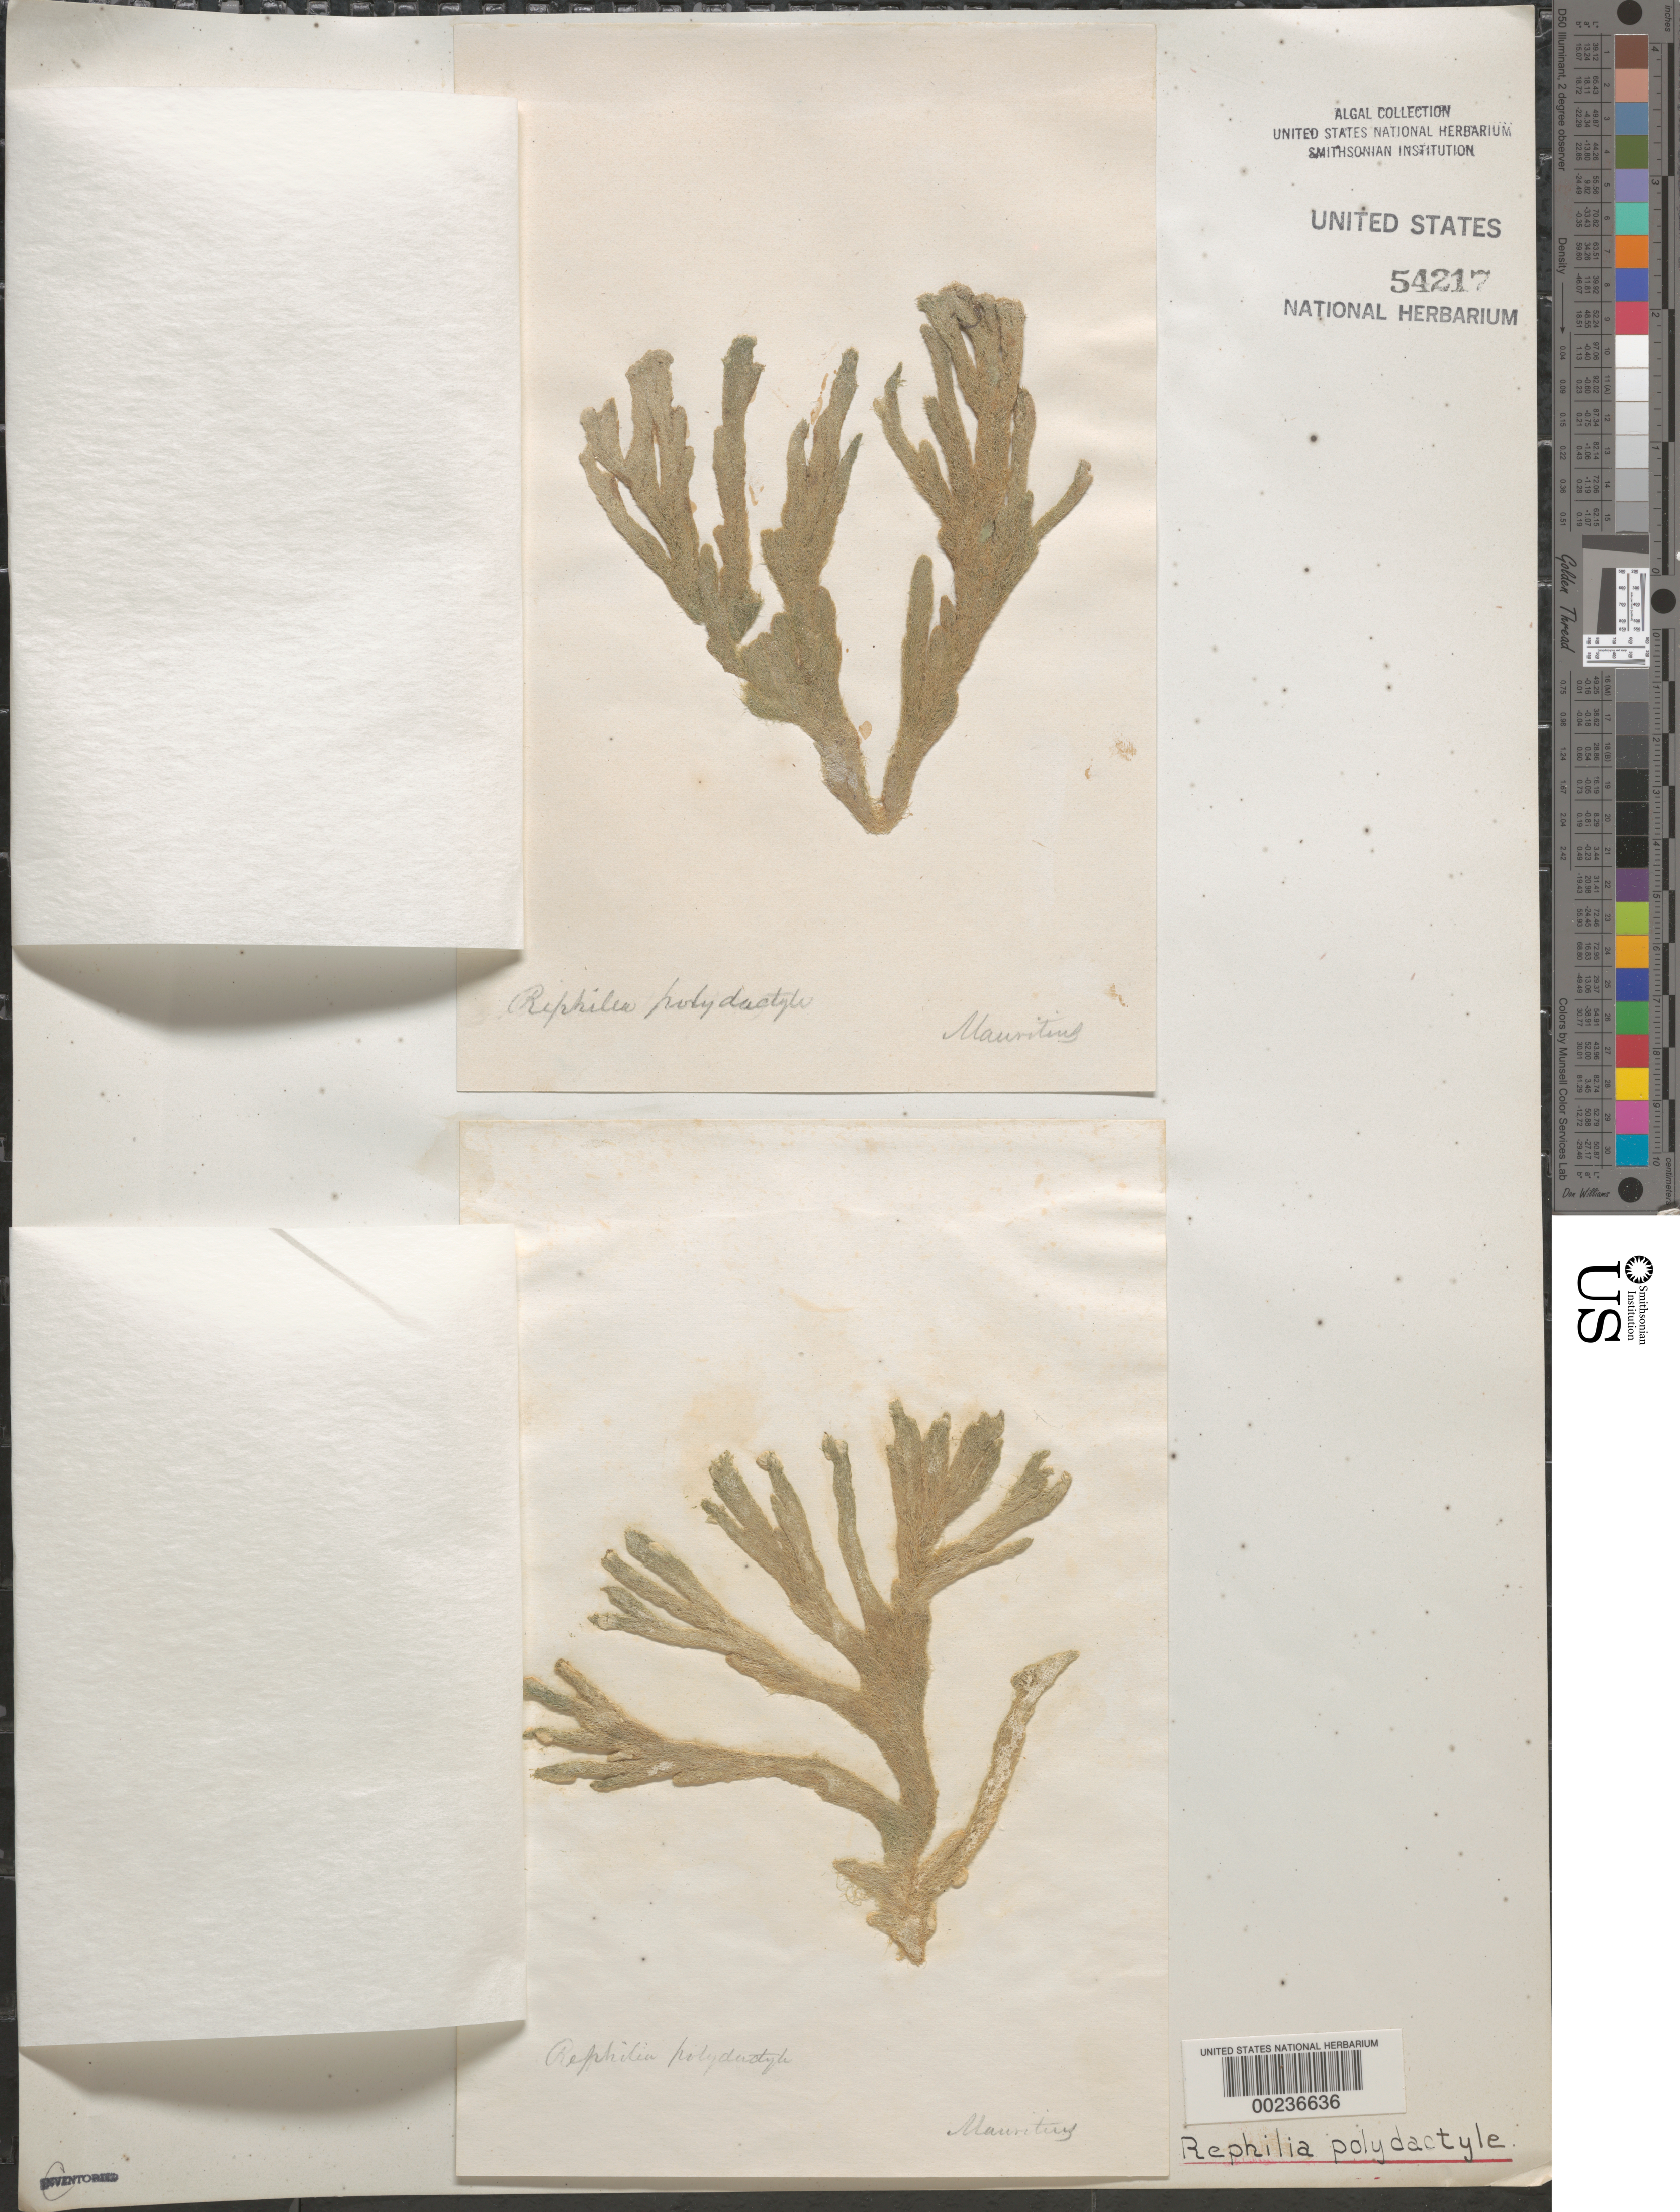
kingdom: Plantae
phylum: Chlorophyta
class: Ulvophyceae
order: Bryopsidales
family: Rhipiliaceae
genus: Rhipilia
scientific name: Rhipilia polydactyle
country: Mauritius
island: Mauritius Island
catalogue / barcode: US 54217